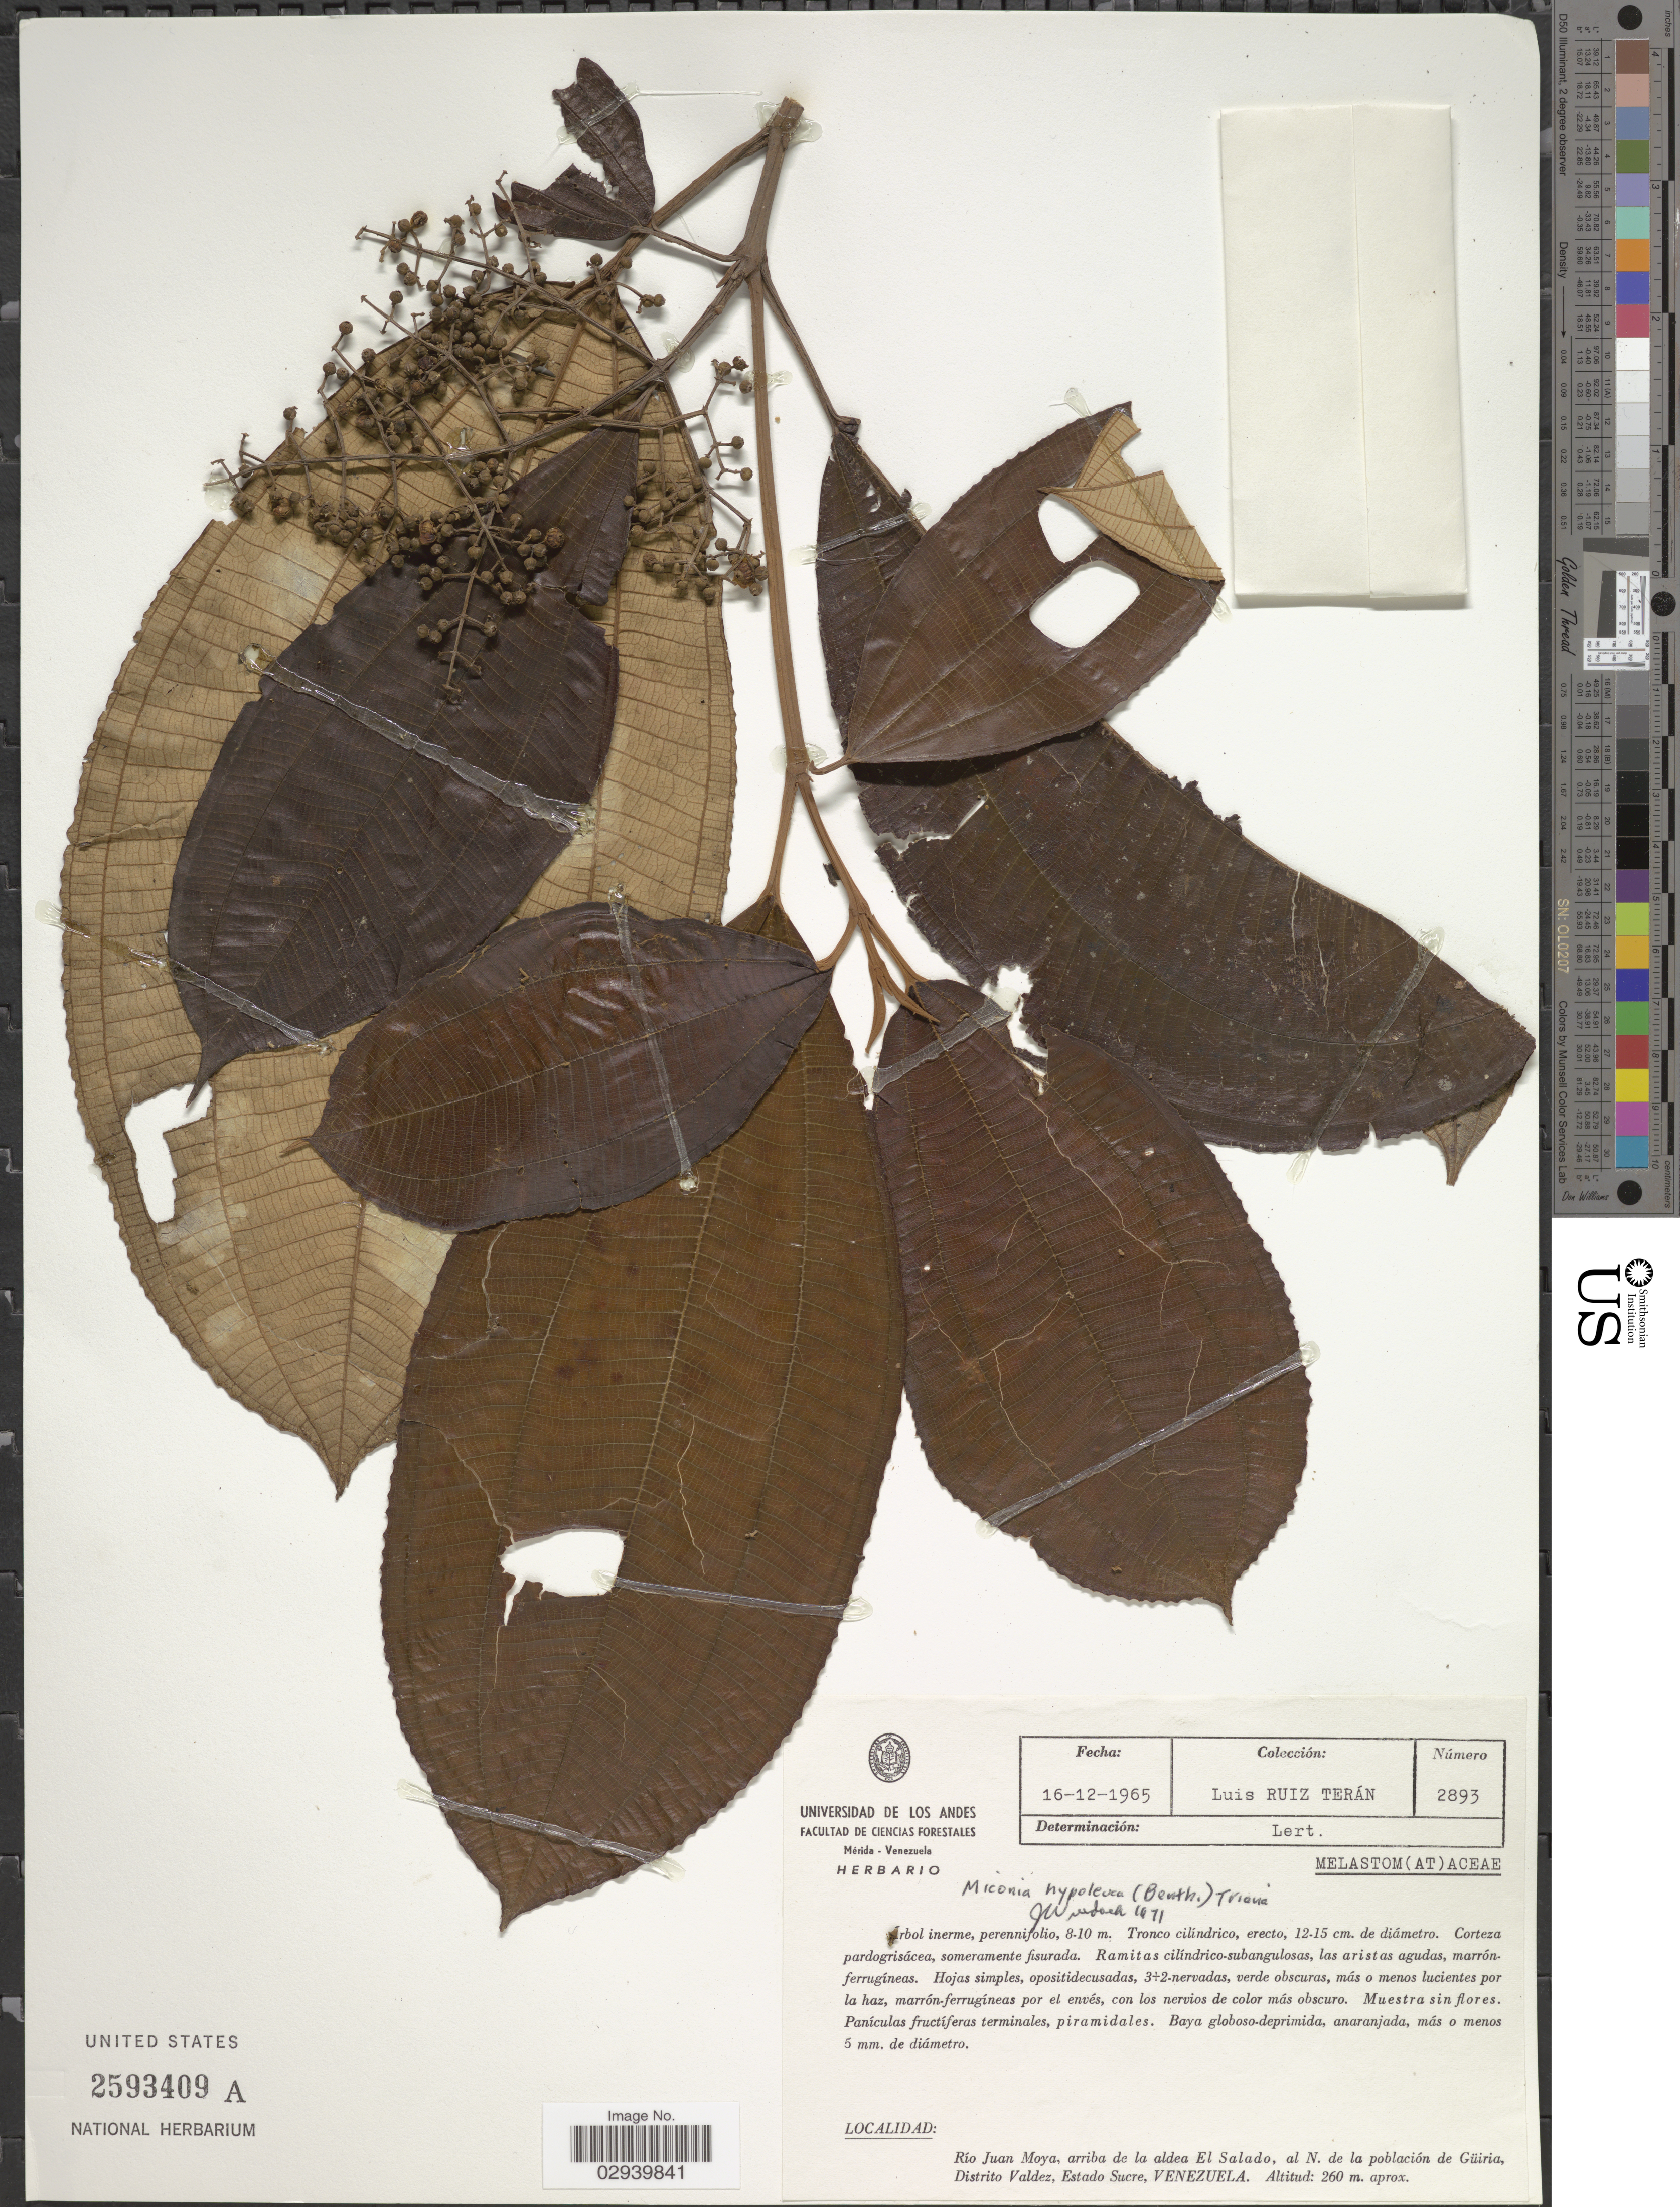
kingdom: Plantae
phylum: Tracheophyta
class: Magnoliopsida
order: Myrtales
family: Melastomataceae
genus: Miconia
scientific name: Miconia hypoleuca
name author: (Benth.) Triana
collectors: L. Teran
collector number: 2893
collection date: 1965-12-16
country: Venezuela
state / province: Sucre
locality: Río Juan Moya, arriba de la aldea El Salado, al N. de la población de Güiria, Distrito Valdez, Estado Sucre.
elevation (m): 260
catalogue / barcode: US 2593409A